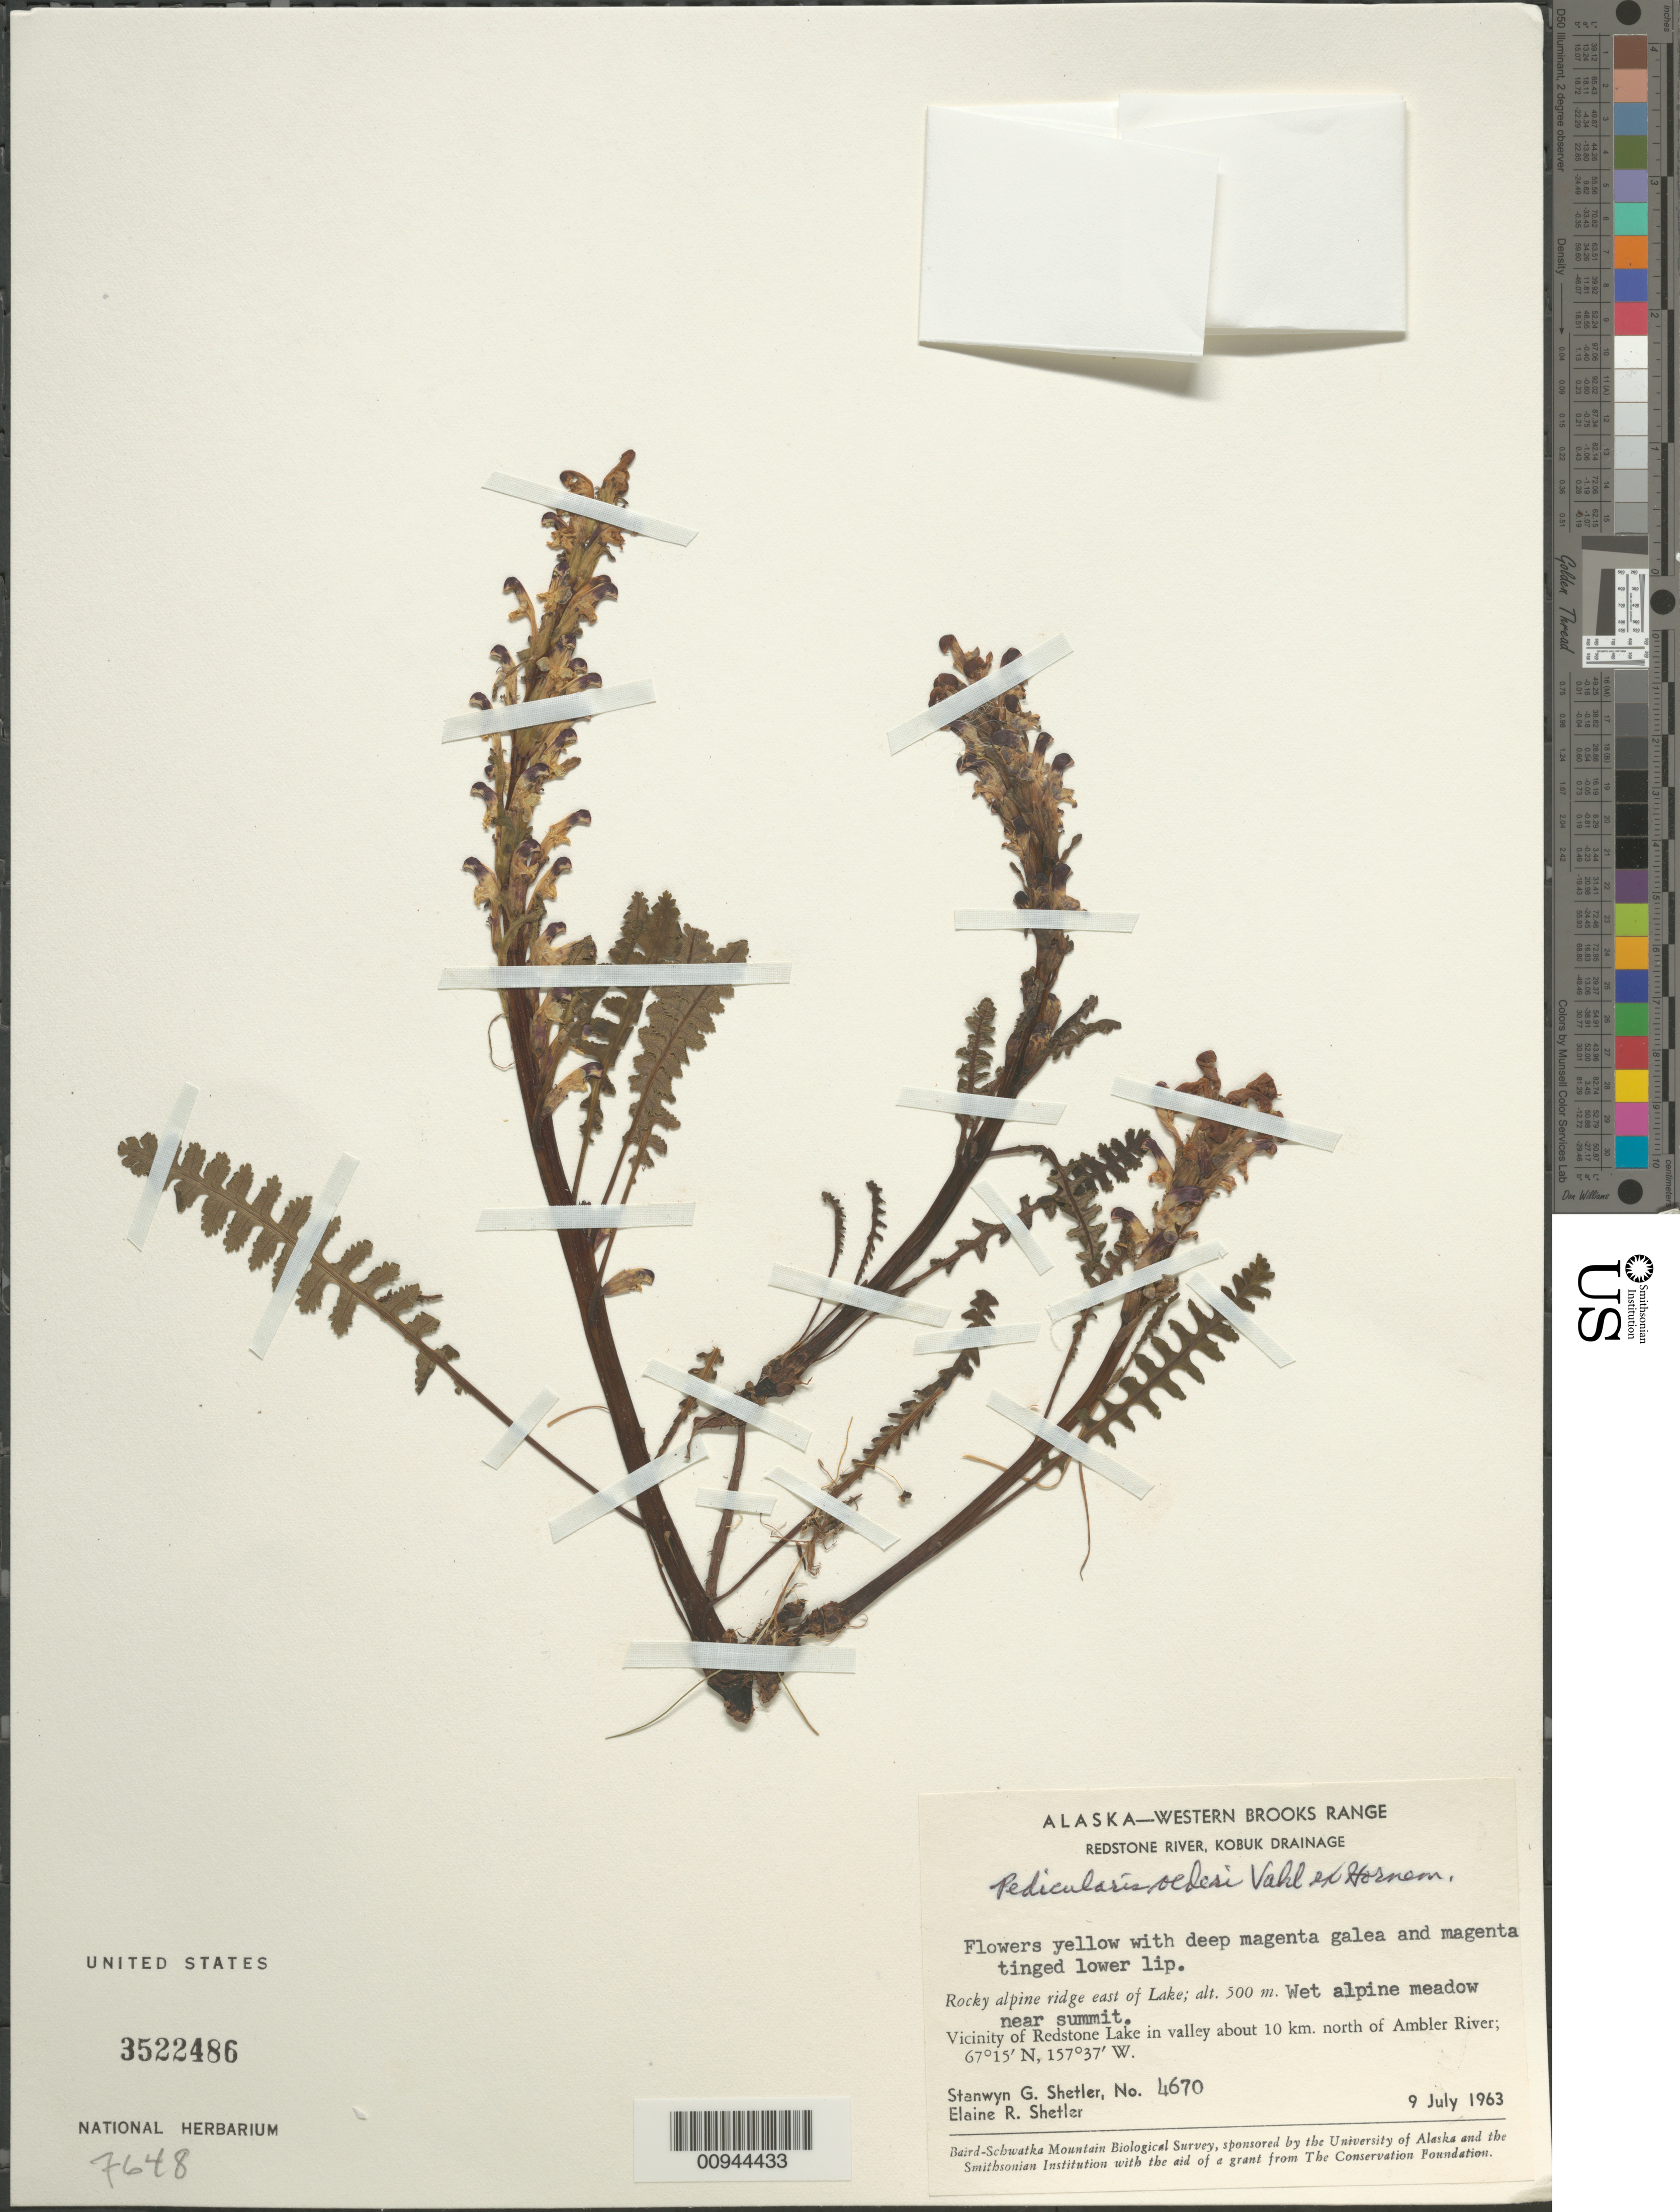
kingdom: Plantae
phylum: Tracheophyta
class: Magnoliopsida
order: Lamiales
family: Orobanchaceae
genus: Pedicularis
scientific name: Pedicularis oederi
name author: Vahl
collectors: S. Shetler & E. R. Shetler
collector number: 4670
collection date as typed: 09 Jul 1963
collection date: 1963-07-09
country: United States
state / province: Alaska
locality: Vicinity of Redstone Lake in valley about 10 km. north of Ambler River. Western Brooks Range, Redstone River, Kobuk Drainage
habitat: Rocky alpine ridge east of Lake. Wet alpine meadow near summit.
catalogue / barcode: US 3522486